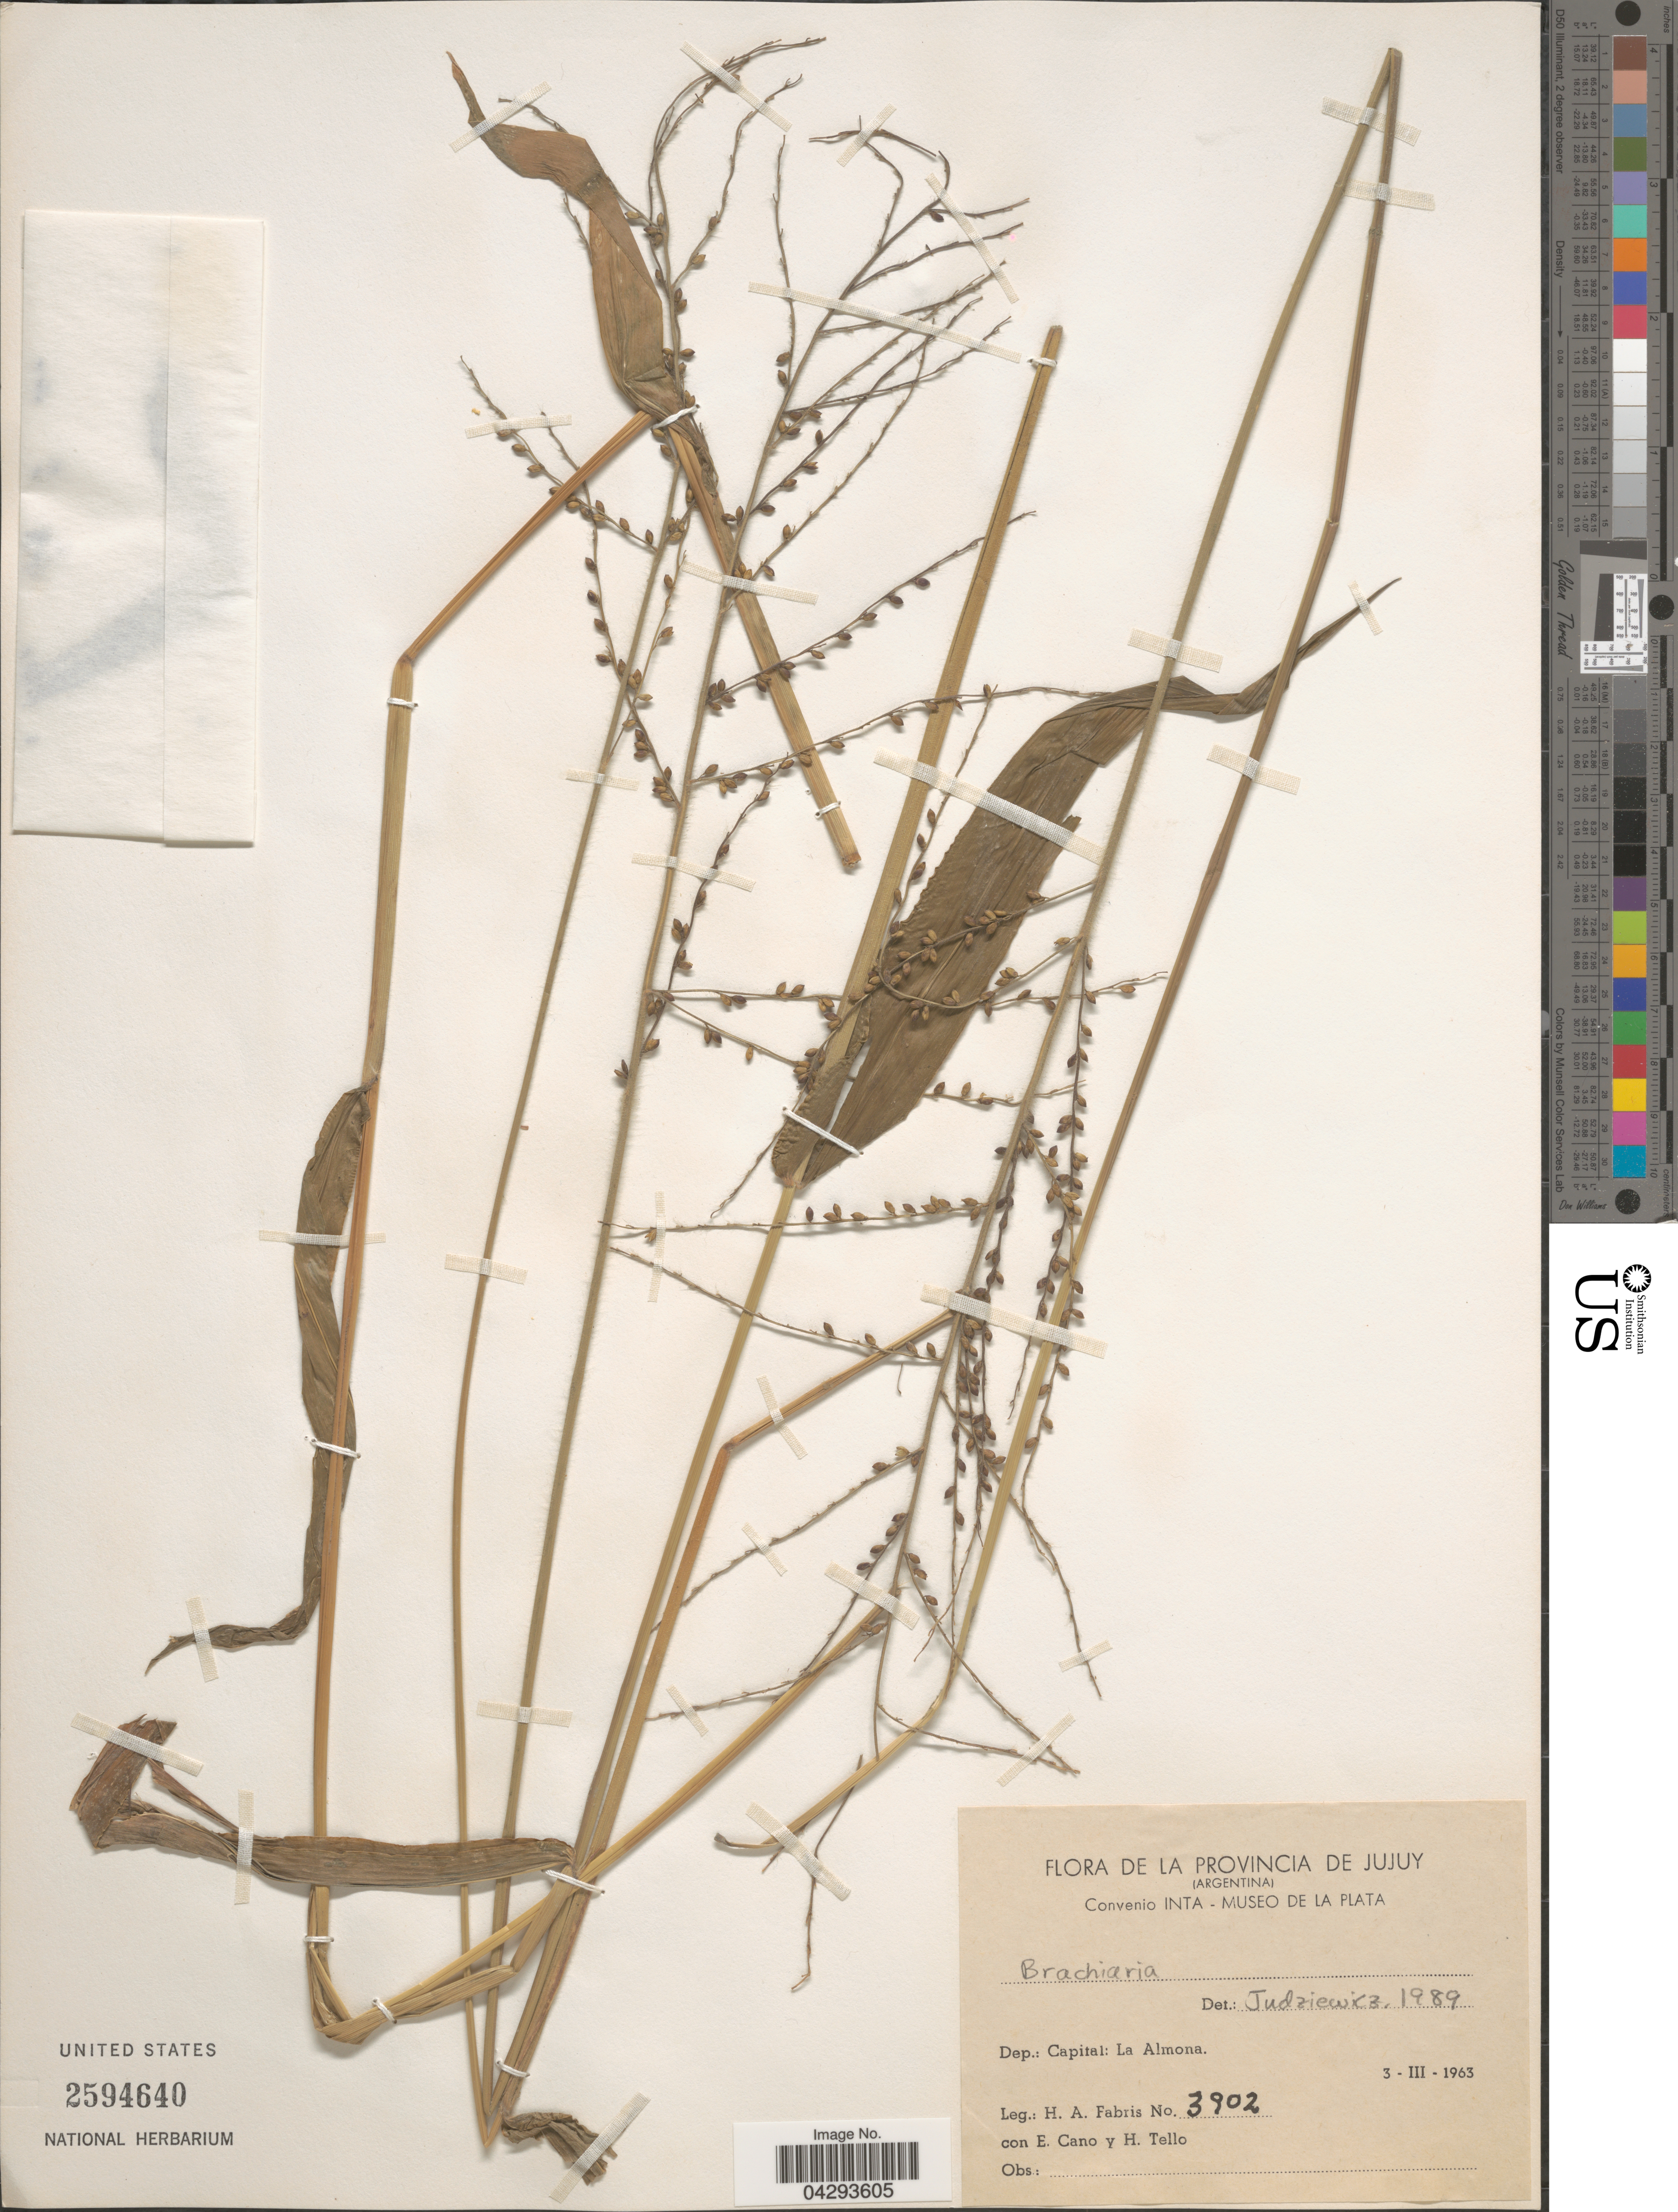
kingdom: Plantae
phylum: Tracheophyta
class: Liliopsida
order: Poales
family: Poaceae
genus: Urochloa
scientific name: Urochloa sp.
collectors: H. A. Fabris, E. Cano & H. Tello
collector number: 3902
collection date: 1963-03-03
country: Argentina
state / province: Jujuy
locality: Dep.: Capital: La Almona.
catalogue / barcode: US 2594640